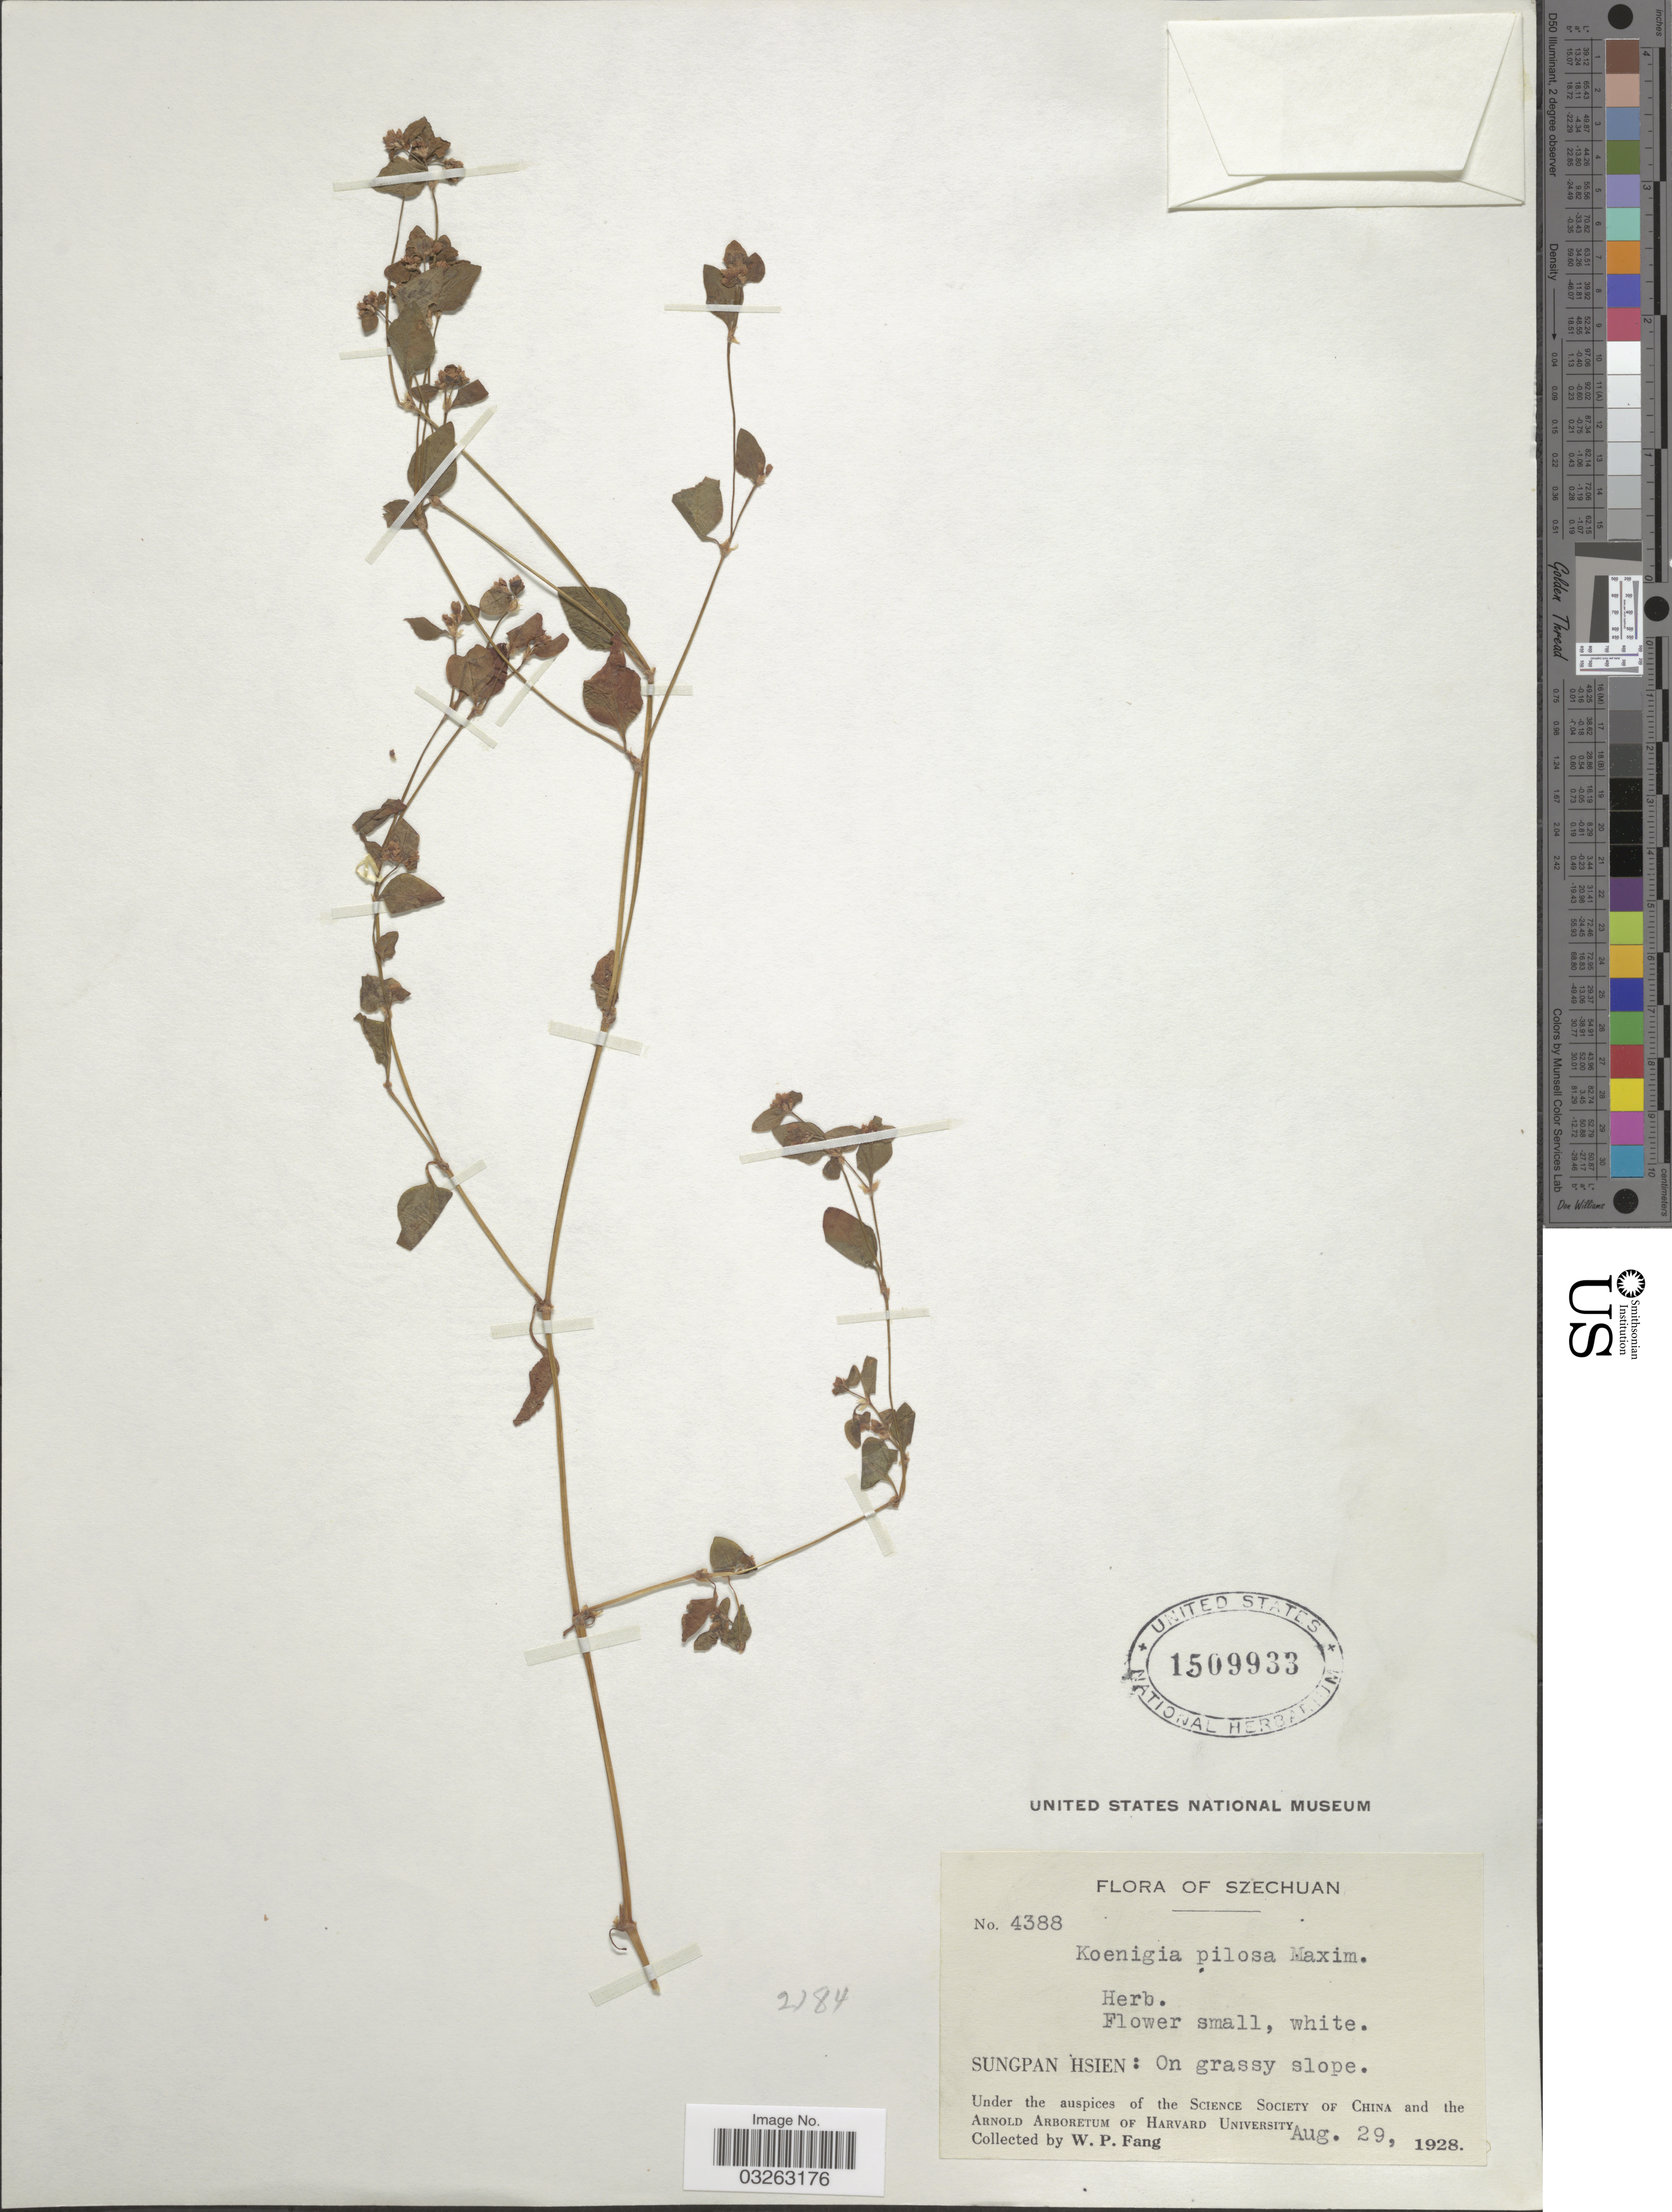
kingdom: Plantae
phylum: Tracheophyta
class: Magnoliopsida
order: Caryophyllales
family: Polygonaceae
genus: Koenigia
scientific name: Koenigia pilosa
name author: Maxim.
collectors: W. P. Fang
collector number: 4388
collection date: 1928-08-29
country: China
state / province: Sichuan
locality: Szechuan, Sungpan Hsien.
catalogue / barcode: US 1509933